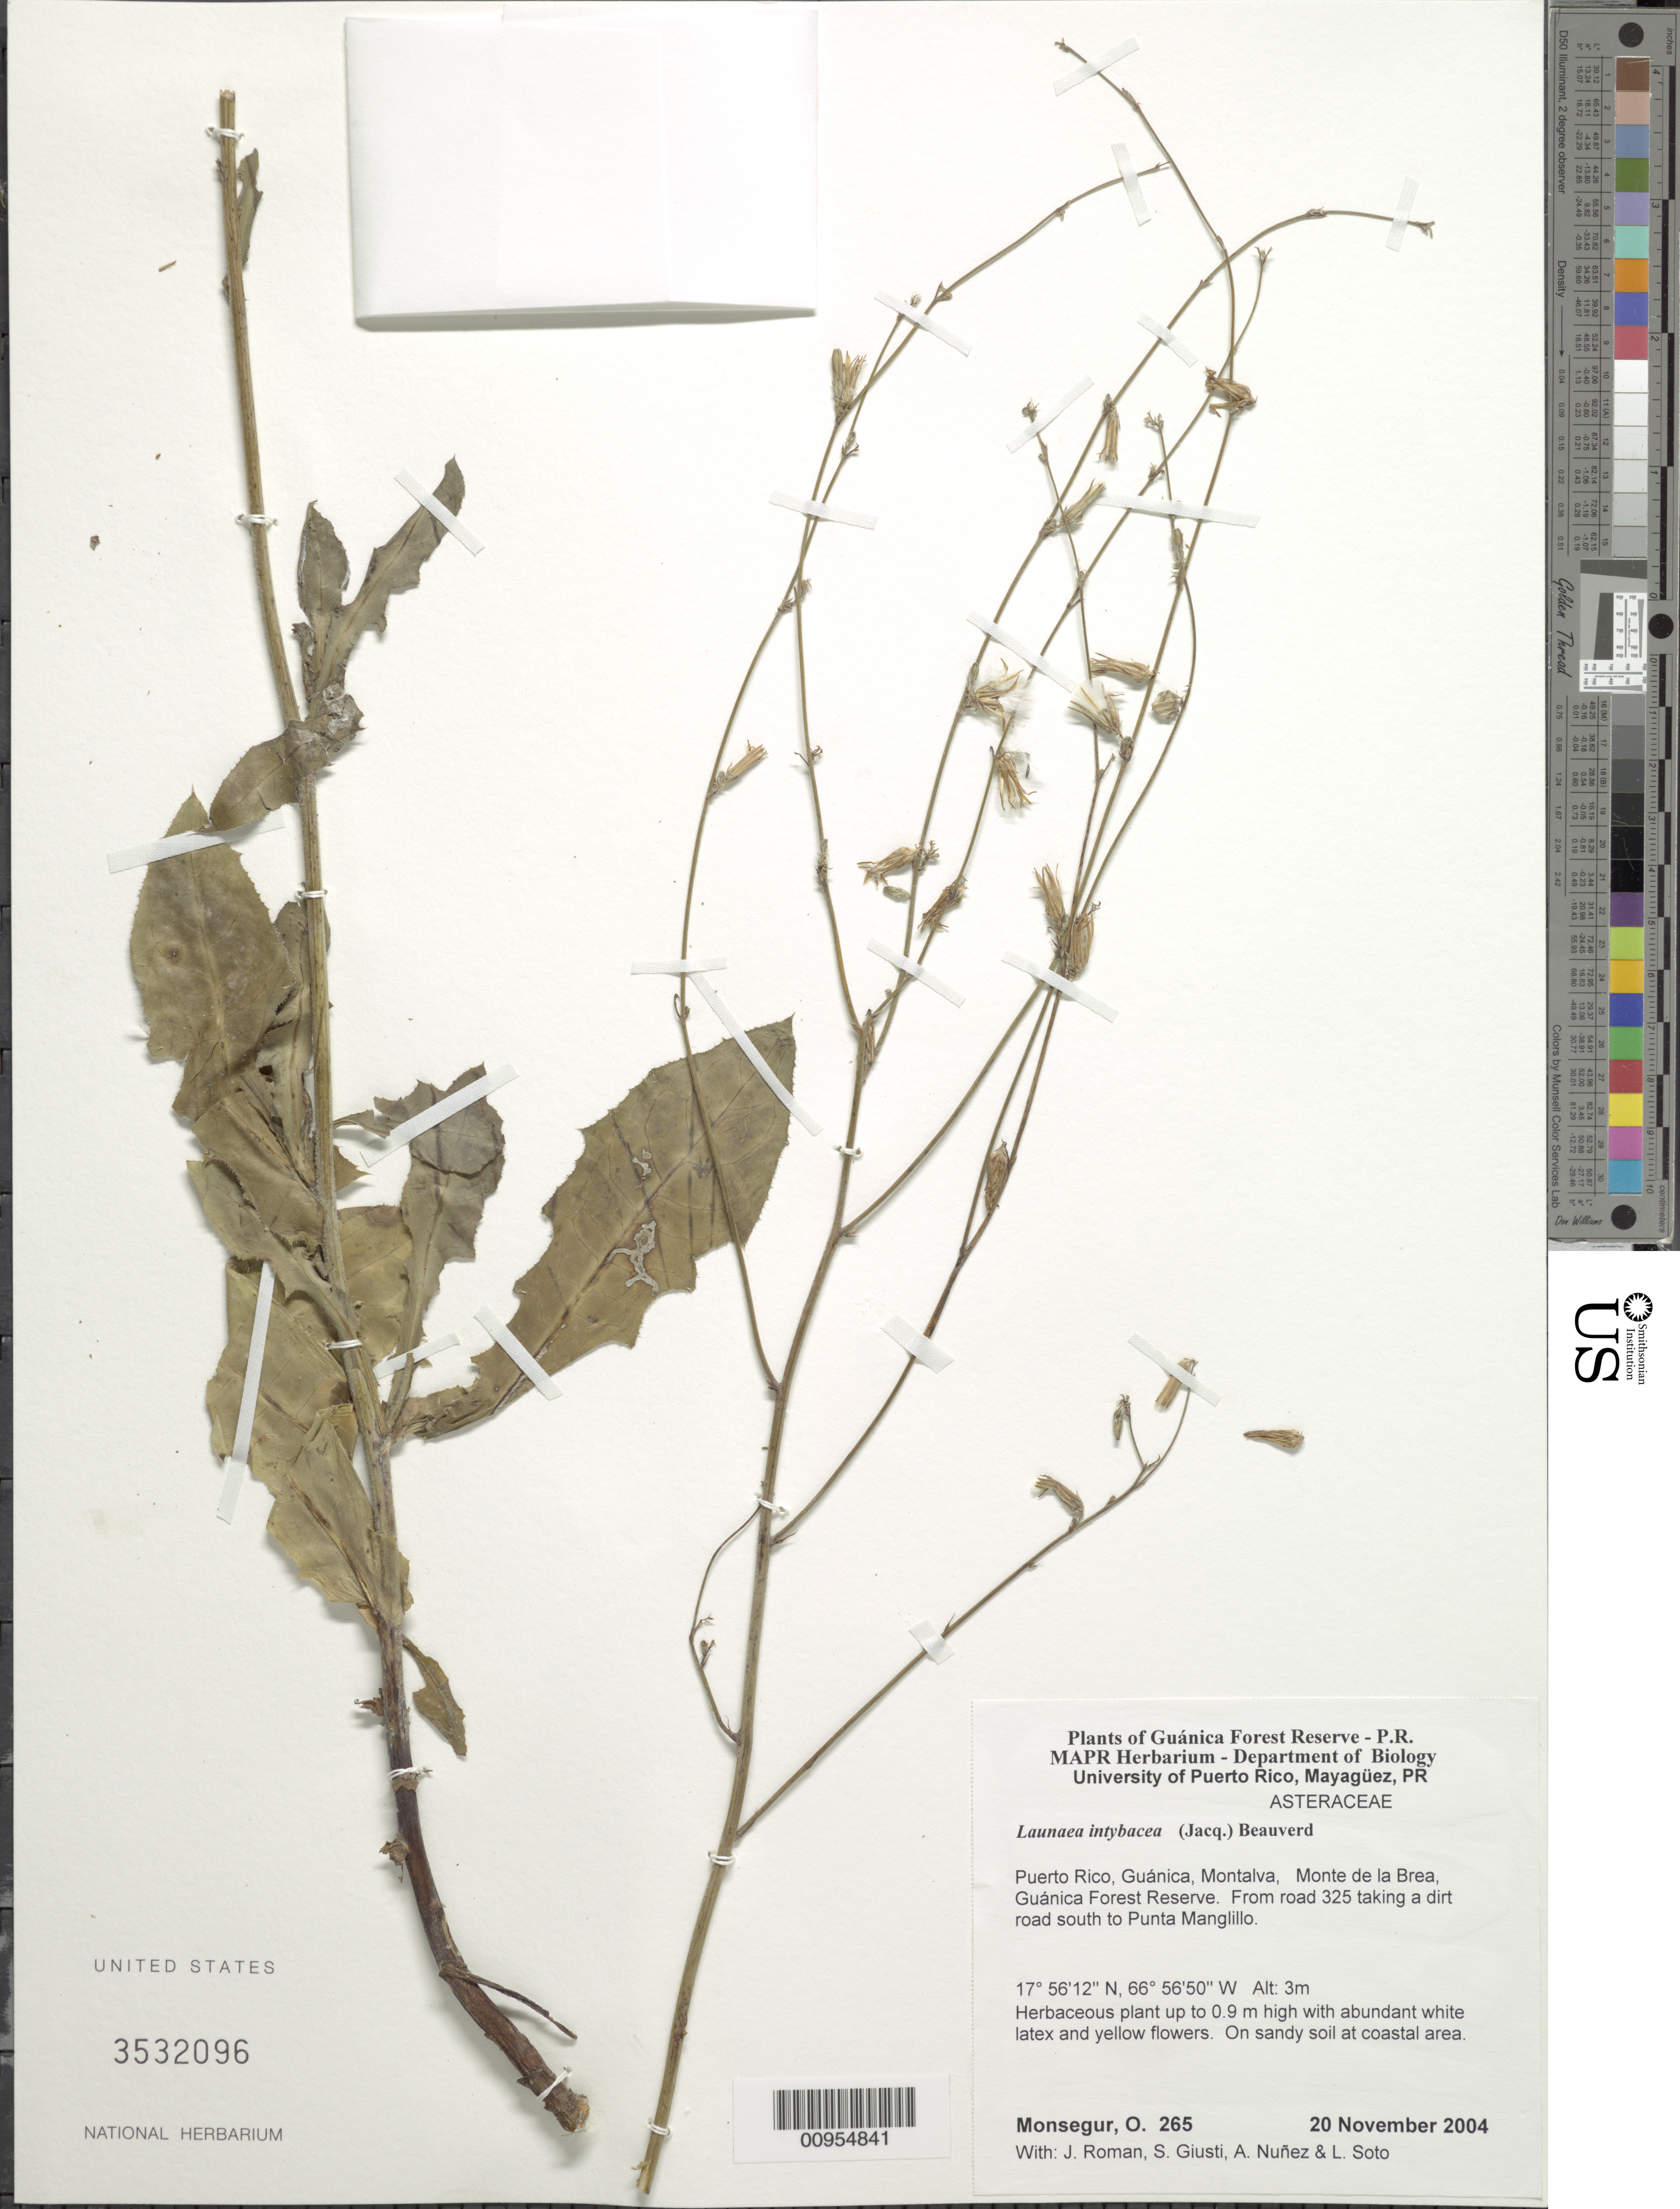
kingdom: Plantae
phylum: Tracheophyta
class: Magnoliopsida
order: Asterales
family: Asteraceae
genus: Launaea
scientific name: Launaea intybacea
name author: (Jacq.) Beauverd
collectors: O. Monsegur, J. Román, S. Giusti, A. Nuñez & L. Soto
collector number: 265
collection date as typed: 20 Nov 2004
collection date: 2004-11-20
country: Puerto Rico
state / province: Guánica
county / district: Montalva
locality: Guánica Forest Reserve. Monte de la Brea, from road 325 taking a dirt road south to Punta Manglillo.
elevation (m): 3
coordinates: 17.56115, 66.56498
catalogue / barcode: US 3532096